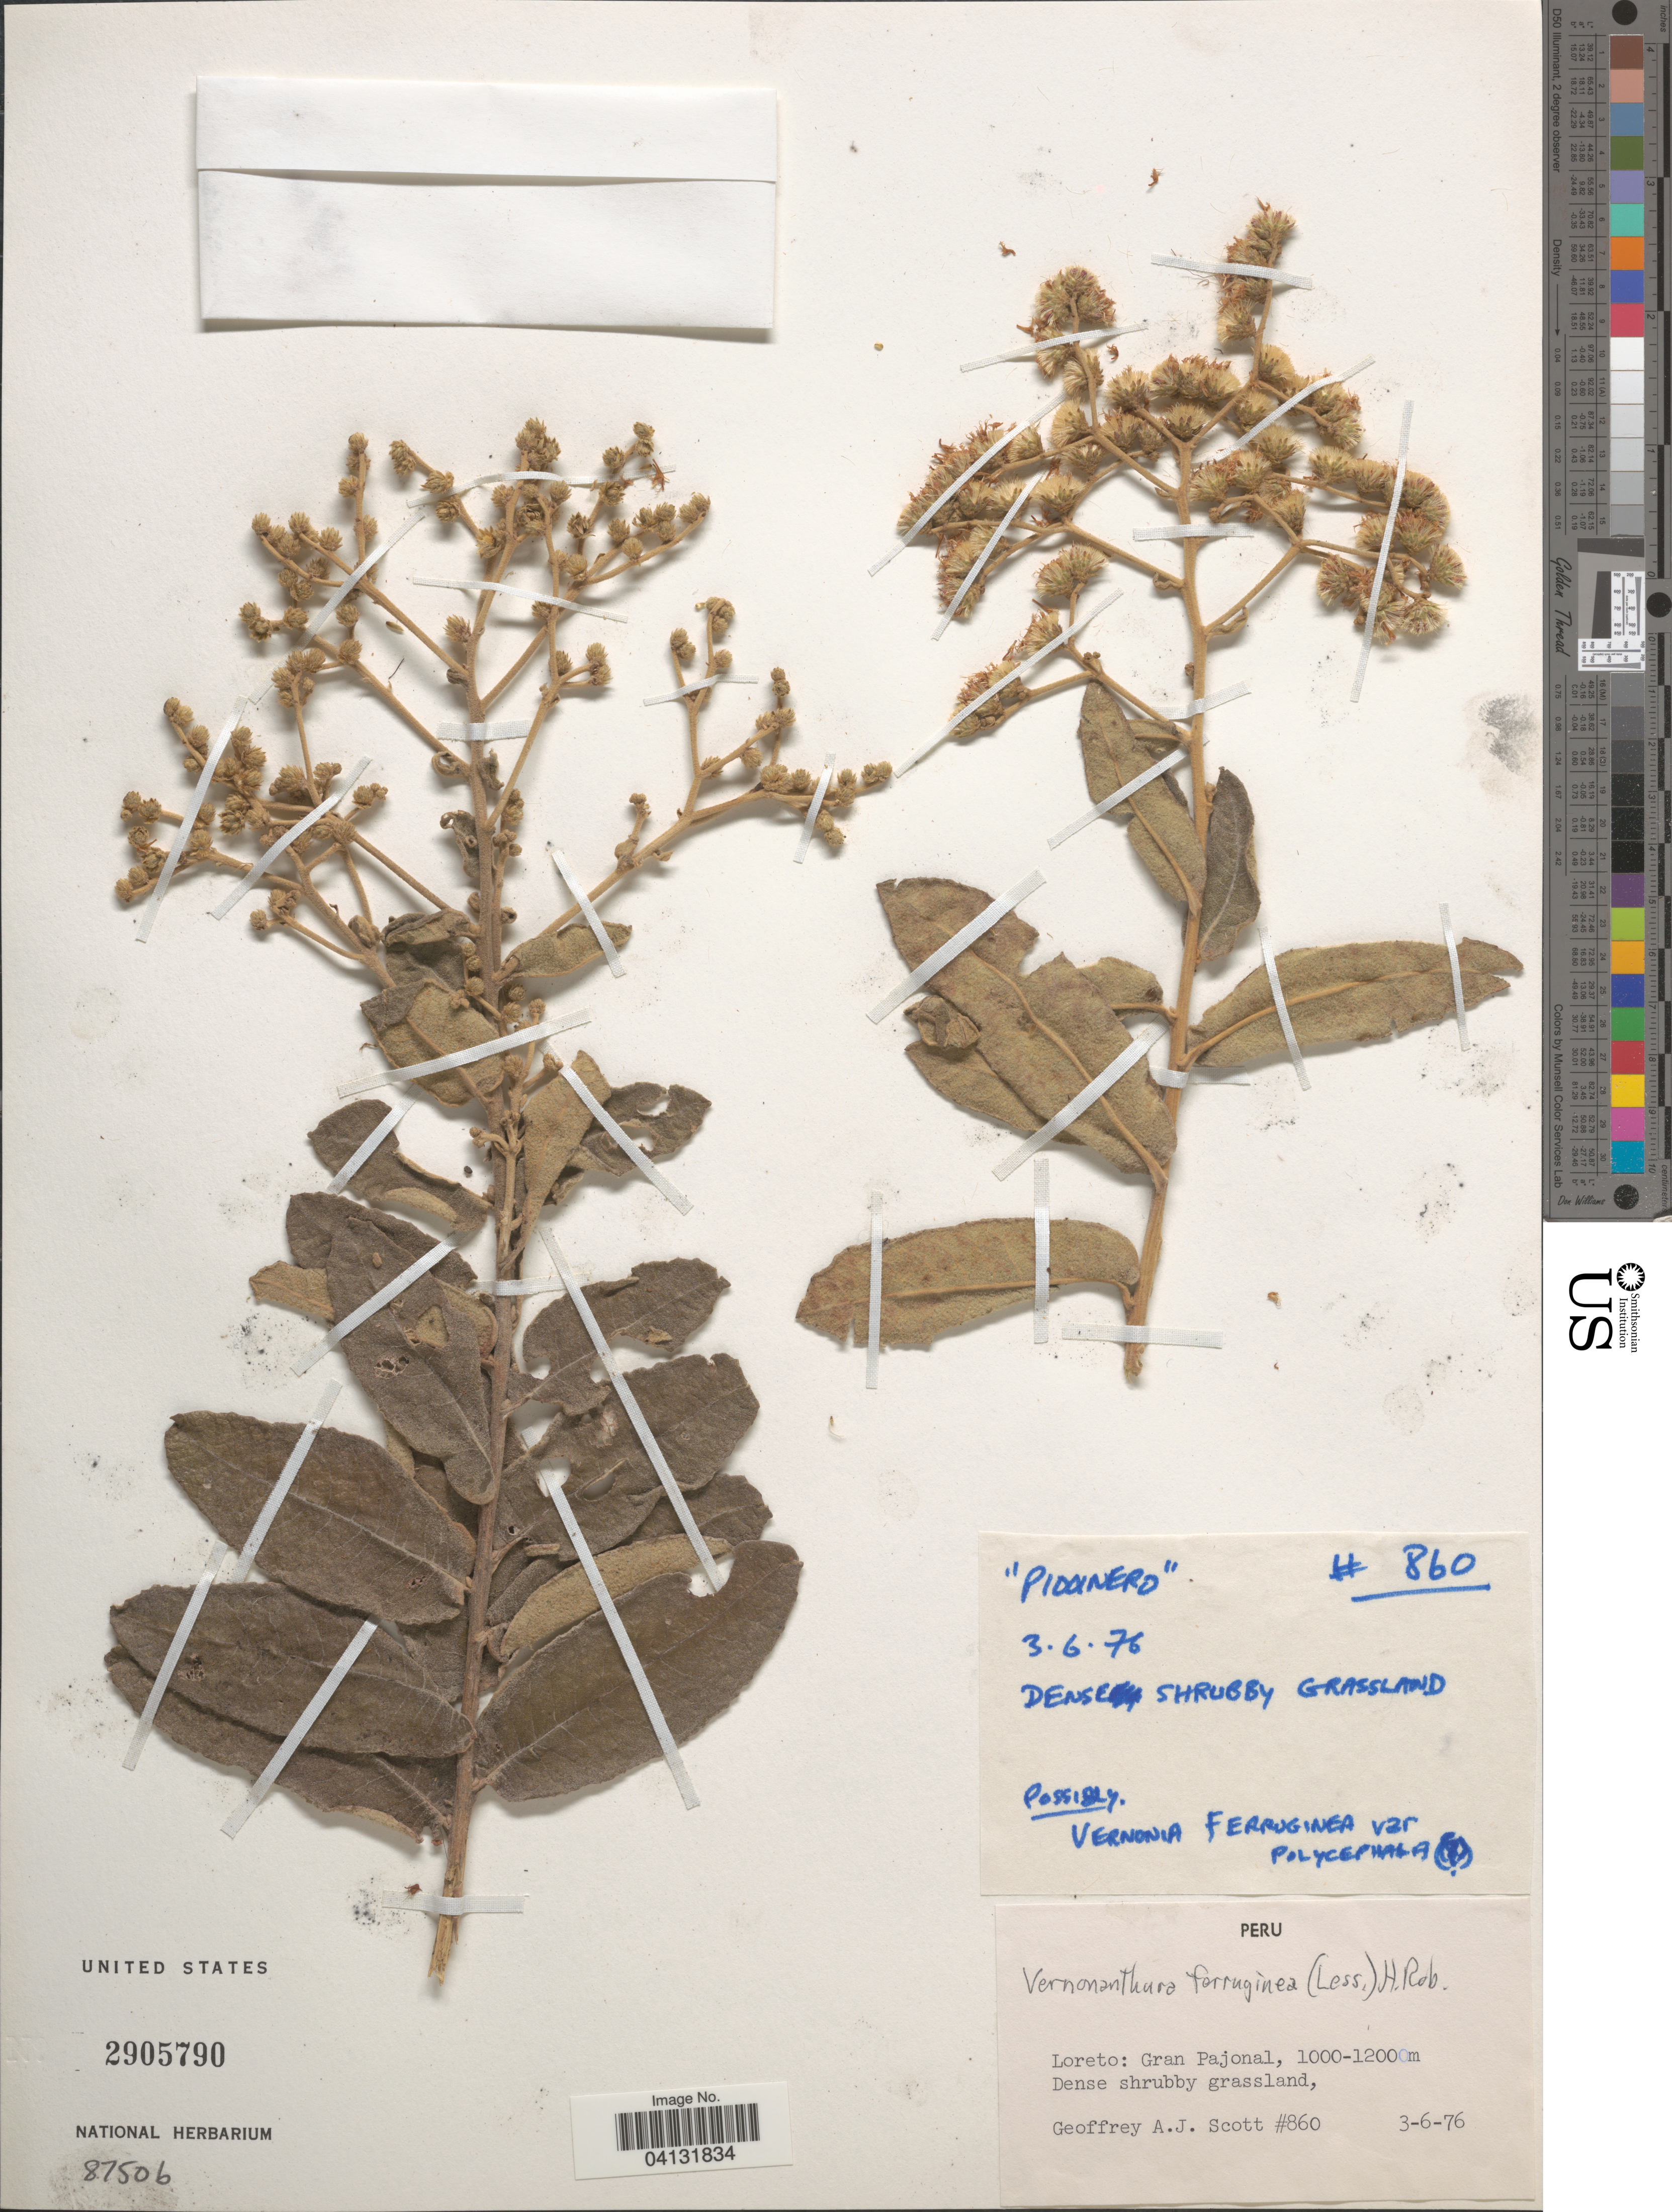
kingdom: Plantae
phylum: Tracheophyta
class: Magnoliopsida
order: Asterales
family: Asteraceae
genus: Vernonia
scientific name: Vernonia ferruginea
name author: Less.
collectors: G. Scott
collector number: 860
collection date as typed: Transcribed d/m/y: 3/6/76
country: Peru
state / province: Loreto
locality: Gran Pajonal.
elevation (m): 1000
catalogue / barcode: US 2905790